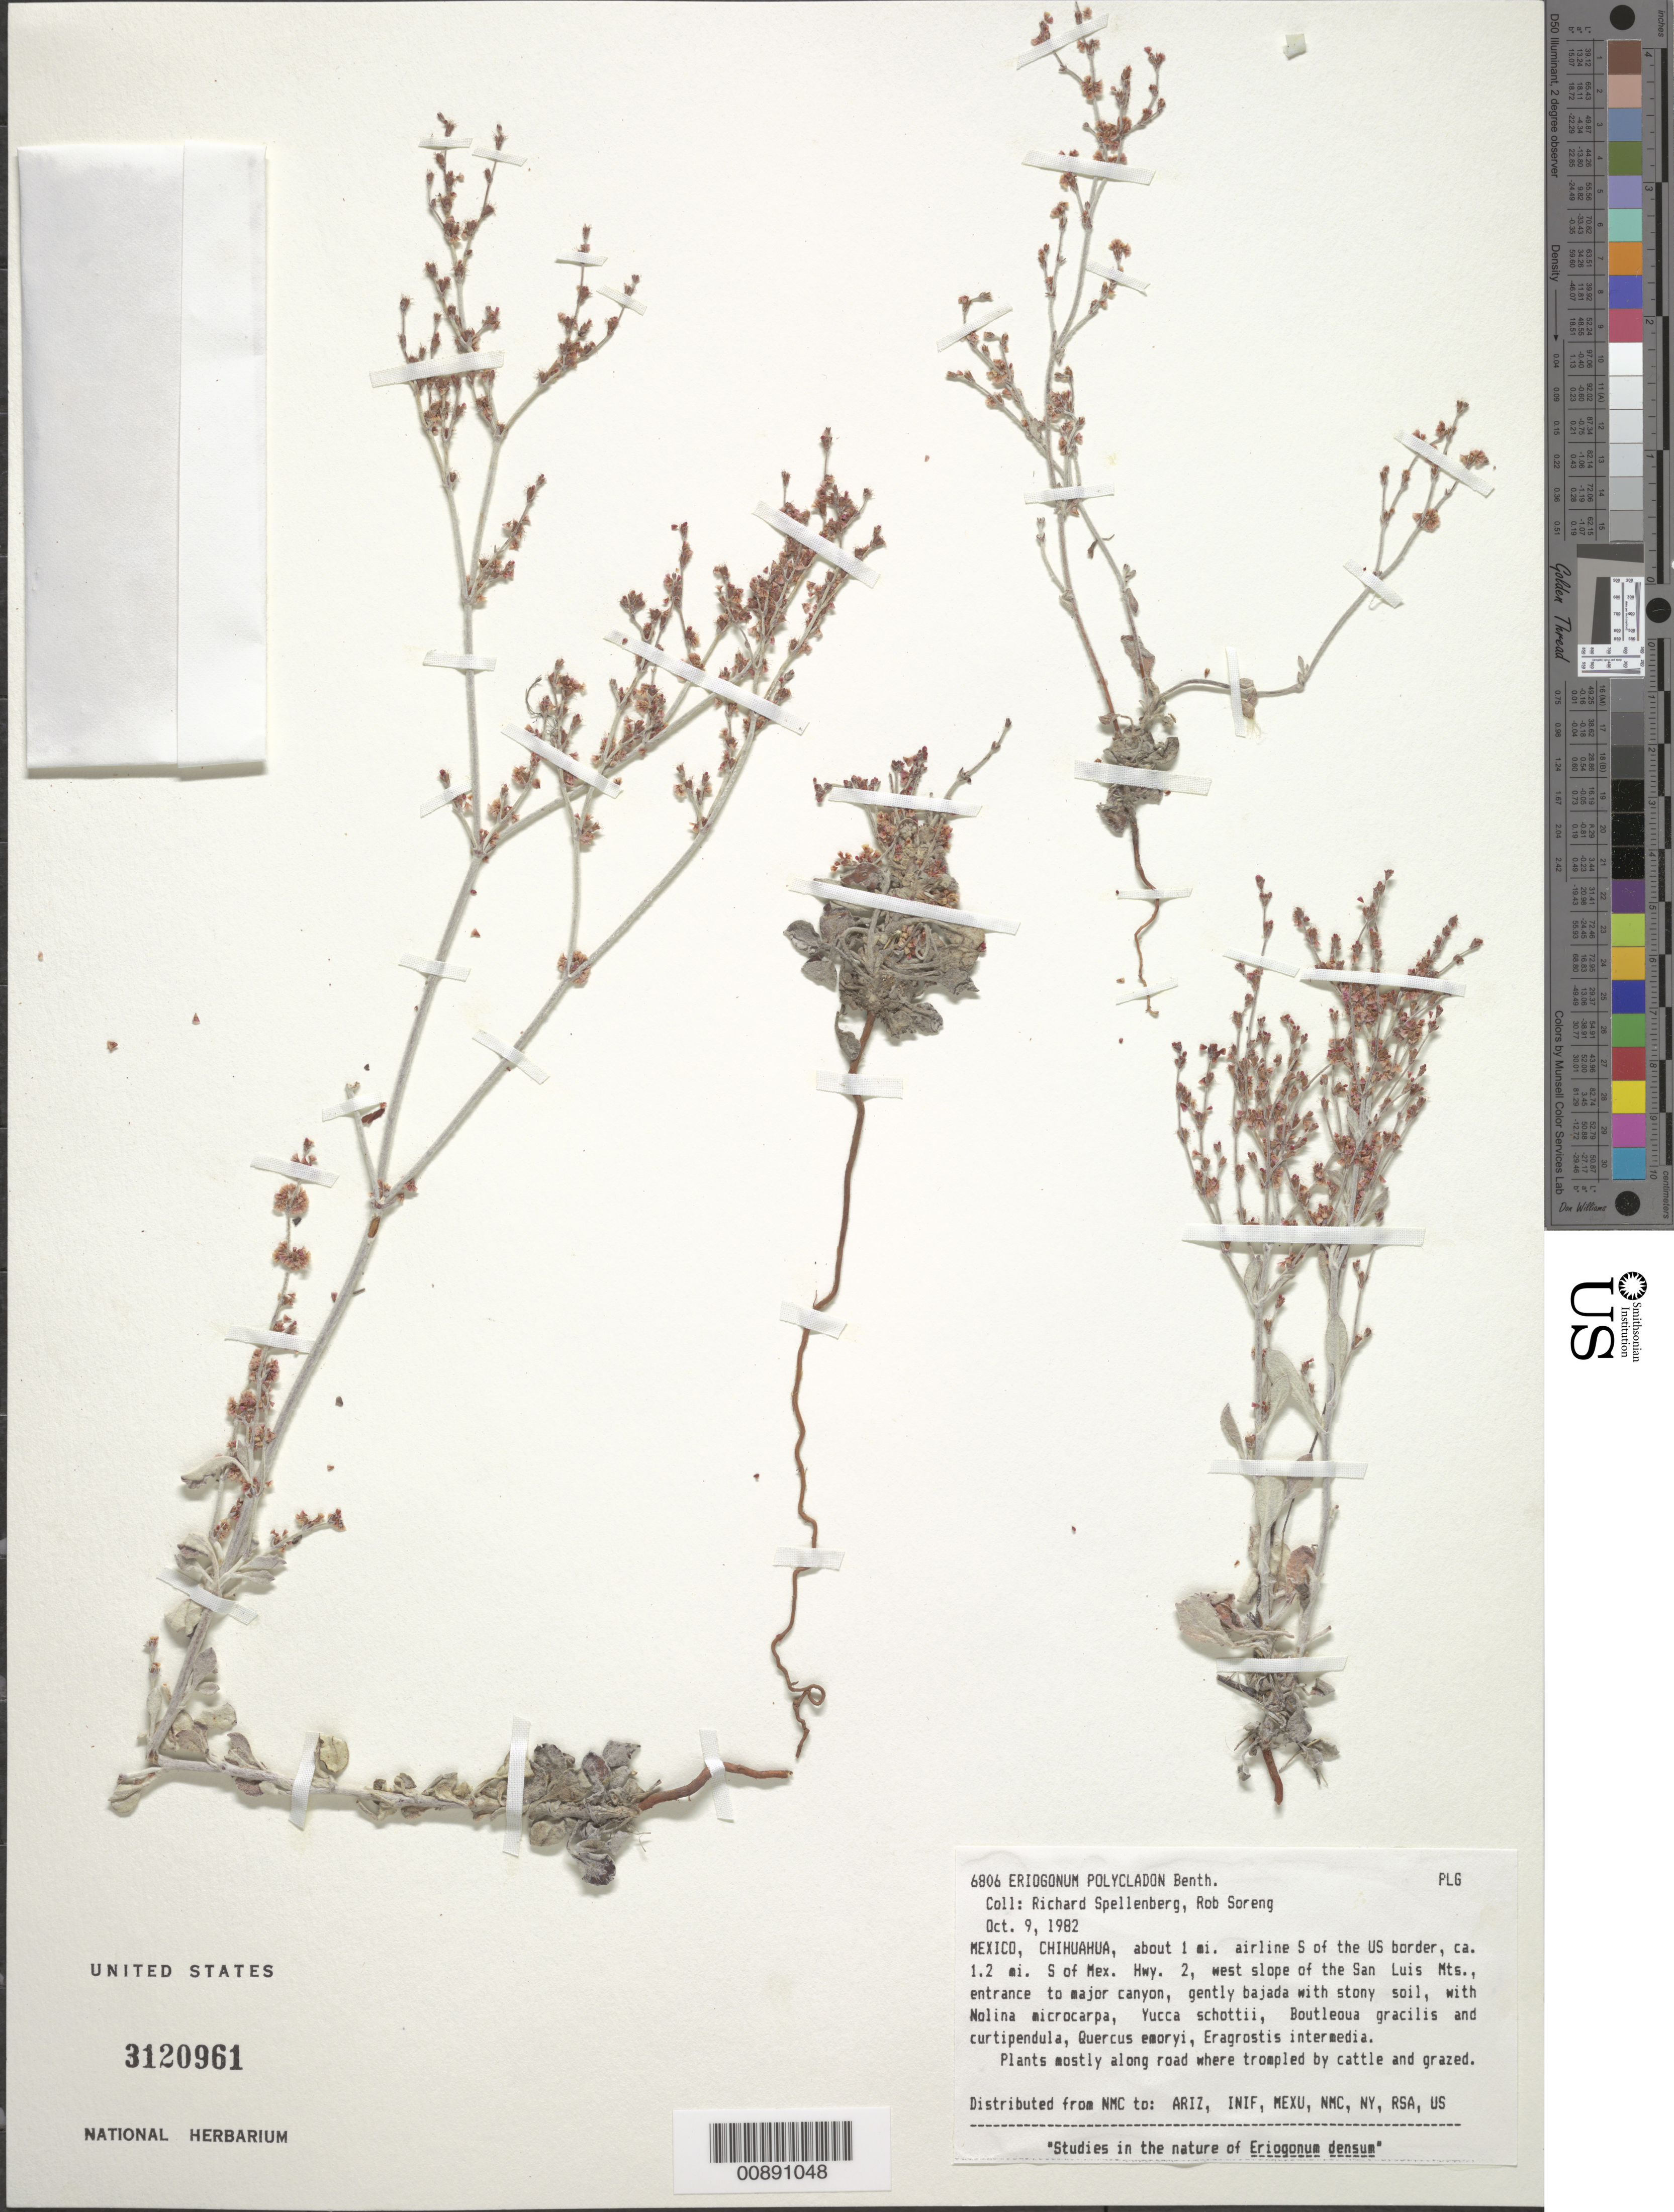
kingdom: Plantae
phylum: Tracheophyta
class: Magnoliopsida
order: Caryophyllales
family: Polygonaceae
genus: Eriogonum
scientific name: Eriogonum polycladon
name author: Benth.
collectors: R. W. Spellenberg & R. J. Soreng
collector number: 6806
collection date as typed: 09 Oct 1982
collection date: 1982-10-09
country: Mexico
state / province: Chihuahua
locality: About 1 mi. airline S of US border, ca. 1.2 mi. S of Mex. Hwy. 2, west slope of San Luis Mts., Entrance to major canyon.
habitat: Gently bajada w/stony soil, with Nolina microcarpa, Yucca schottii, Bouteloua gracilis and curtipendula, Quercus emoryi, ..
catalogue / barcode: US 3120961